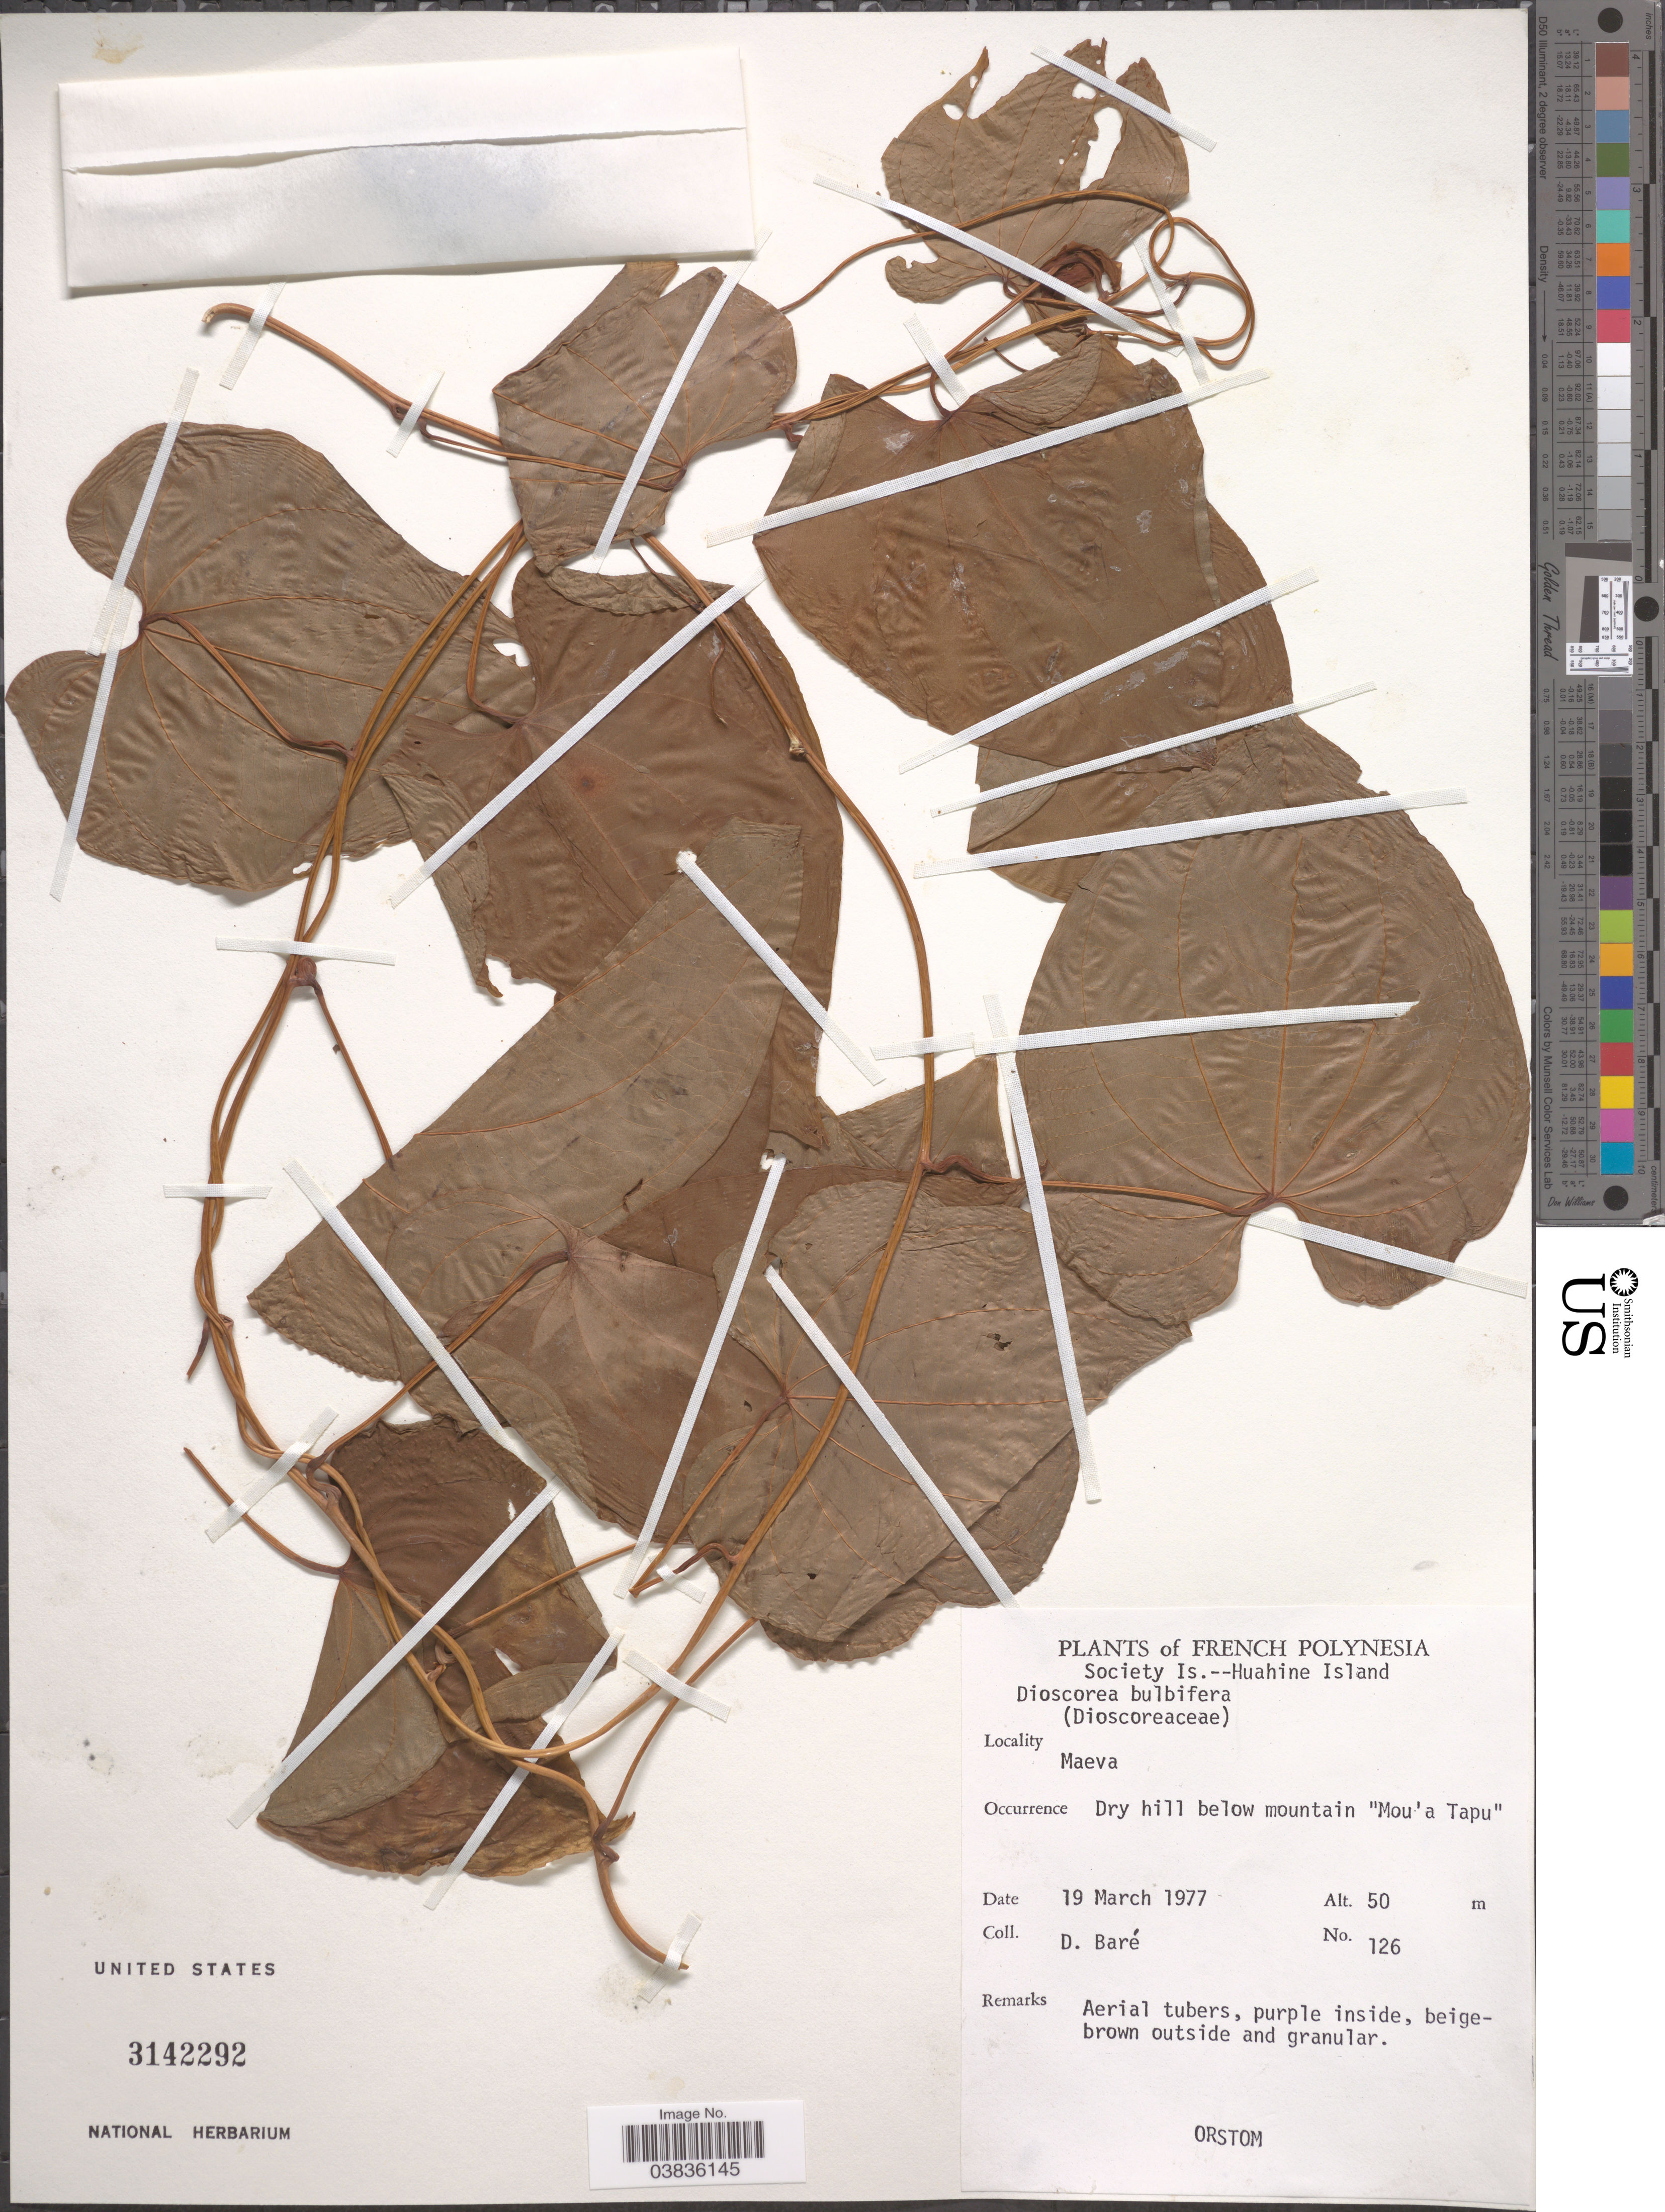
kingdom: Plantae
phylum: Tracheophyta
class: Liliopsida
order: Dioscoreales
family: Dioscoreaceae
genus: Dioscorea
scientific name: Dioscorea bulbifera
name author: L.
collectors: D. Baré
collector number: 126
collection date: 1977-03-19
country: French Polynesia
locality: Society Is.--Huahine Island. Maeva. Below mountain "Mou'a Tapu".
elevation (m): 50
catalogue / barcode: US 3142292